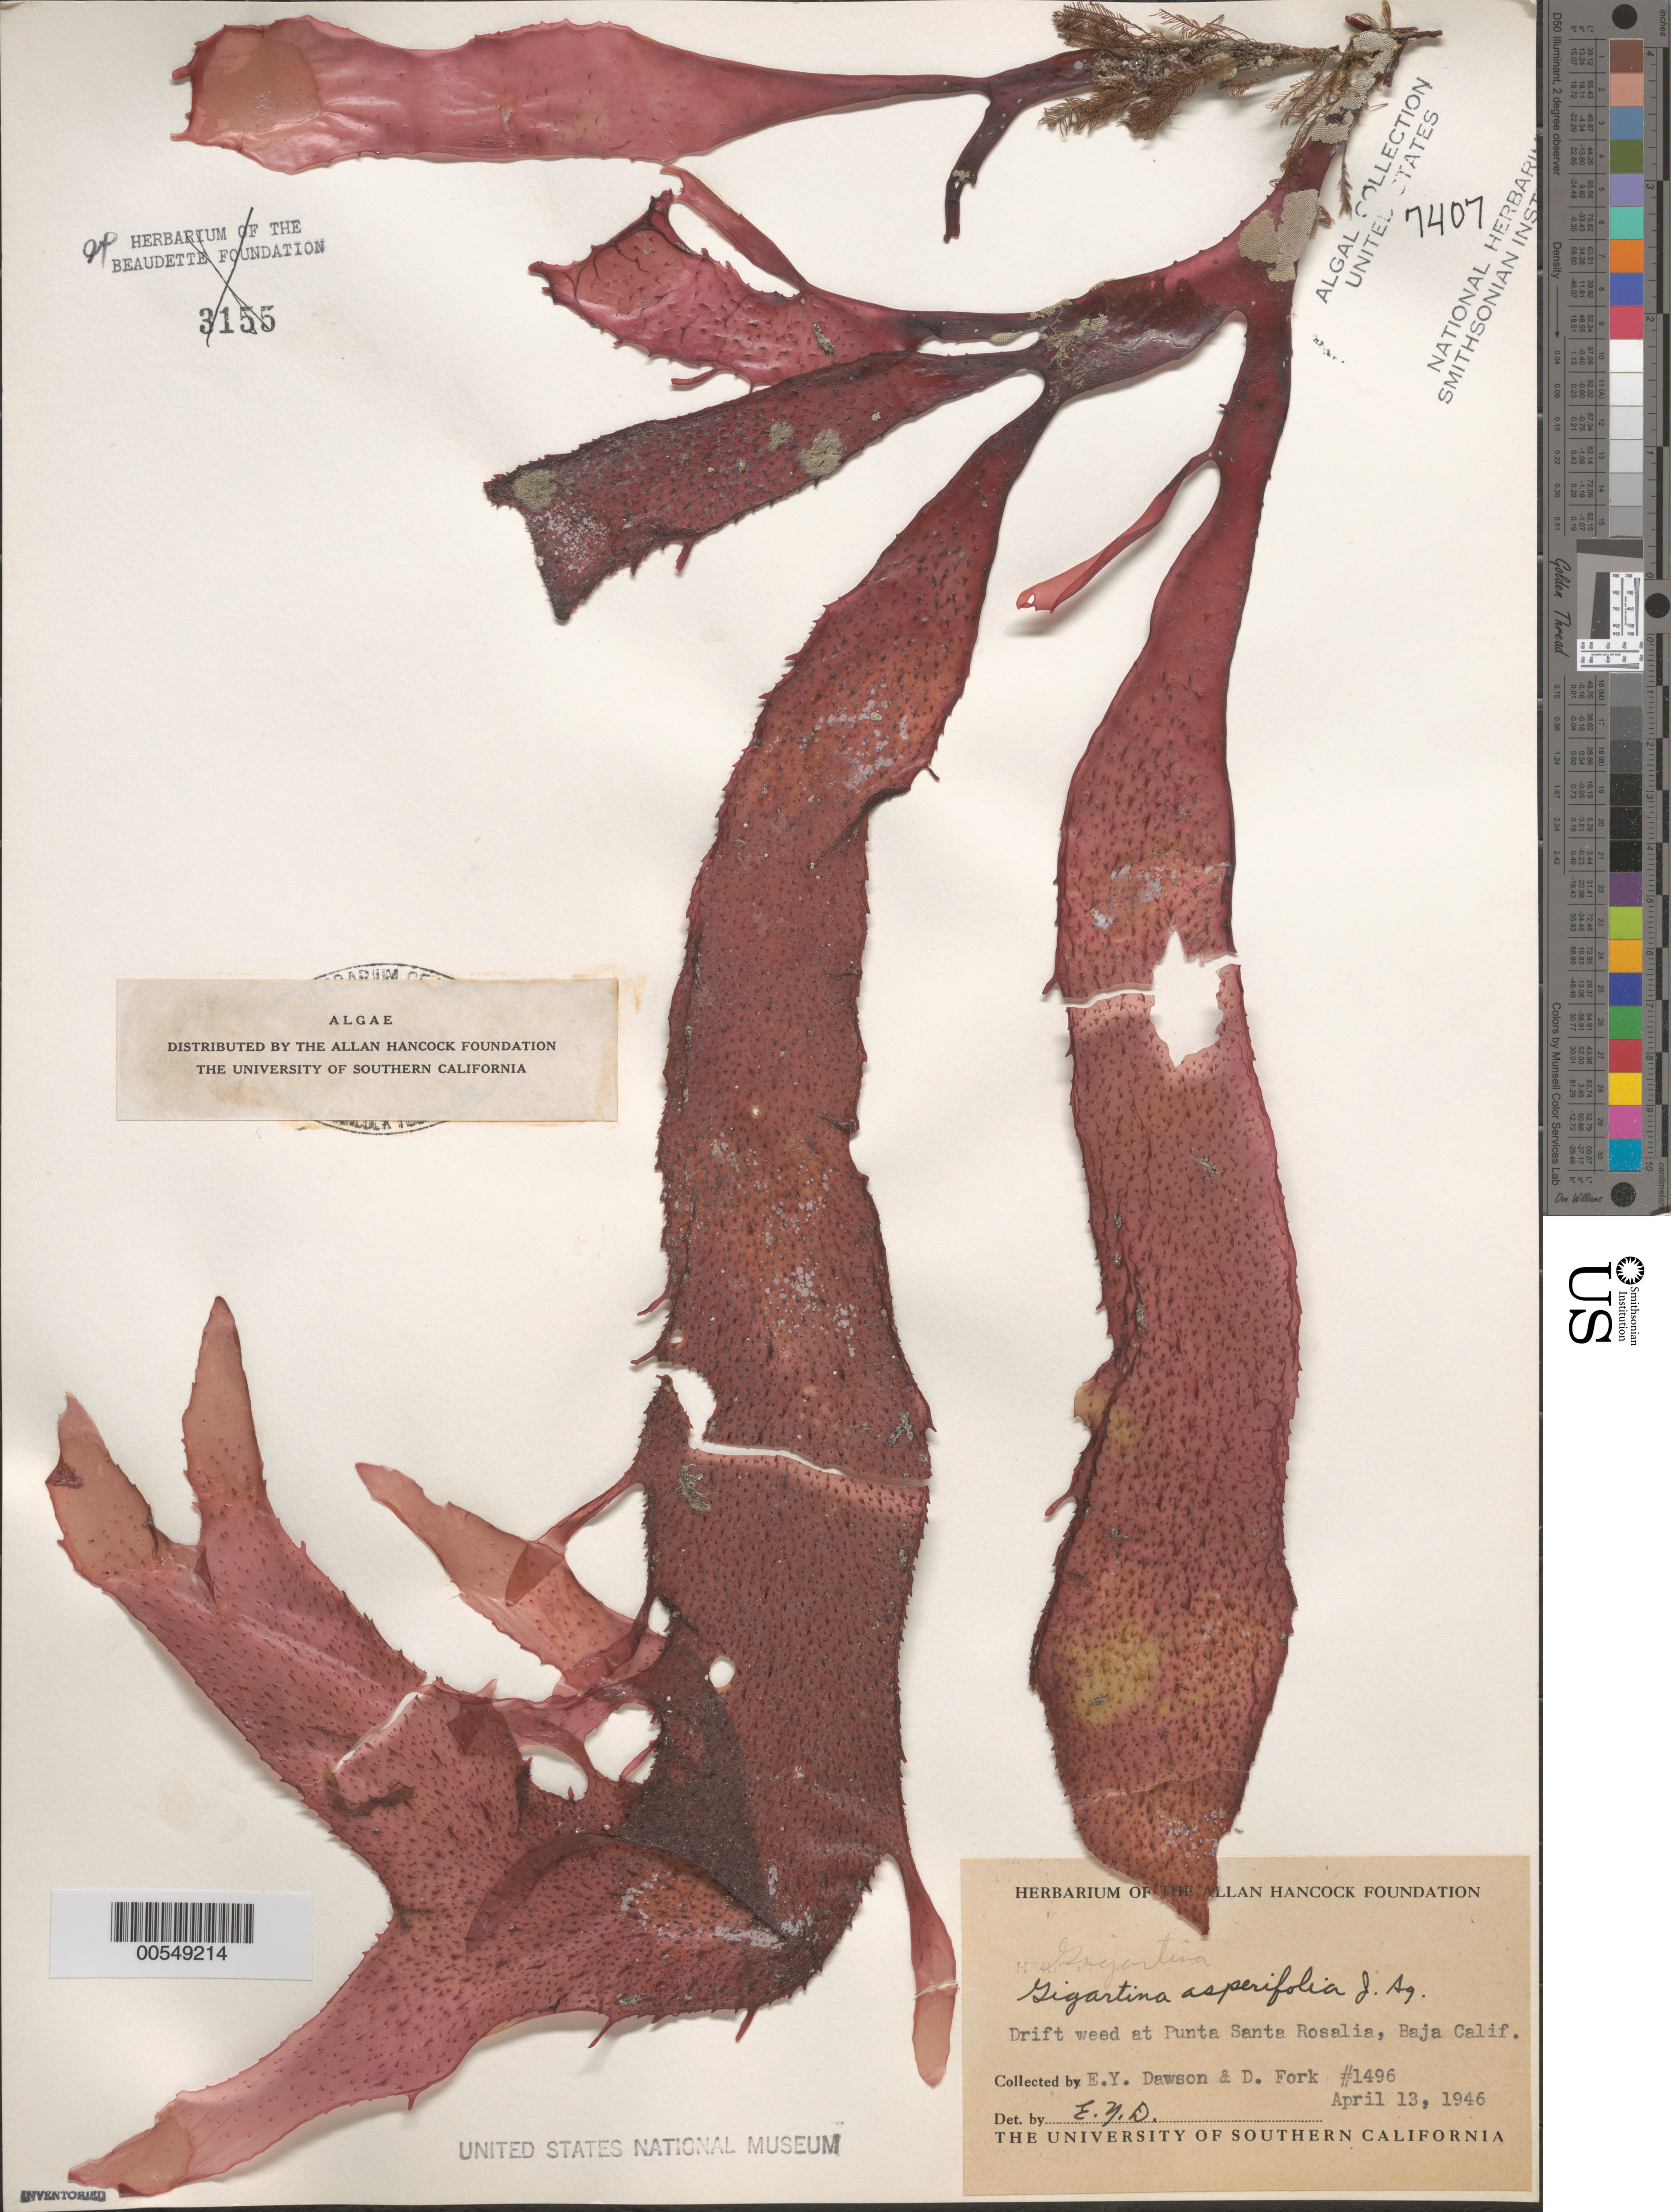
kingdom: Plantae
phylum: Rhodophyta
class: Florideophyceae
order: Gigartinales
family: Gigartinaceae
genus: Chondracanthus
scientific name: Chondracanthus spinosus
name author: (Kütz.) Guiry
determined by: Algae name updating Project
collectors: E. Y. Dawson & D. Fork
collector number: EYD 1496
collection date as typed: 13 Apr 1946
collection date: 1946-04-13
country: Mexico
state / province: Baja California Sur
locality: Punta Santa Rosalia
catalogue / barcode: US 7407